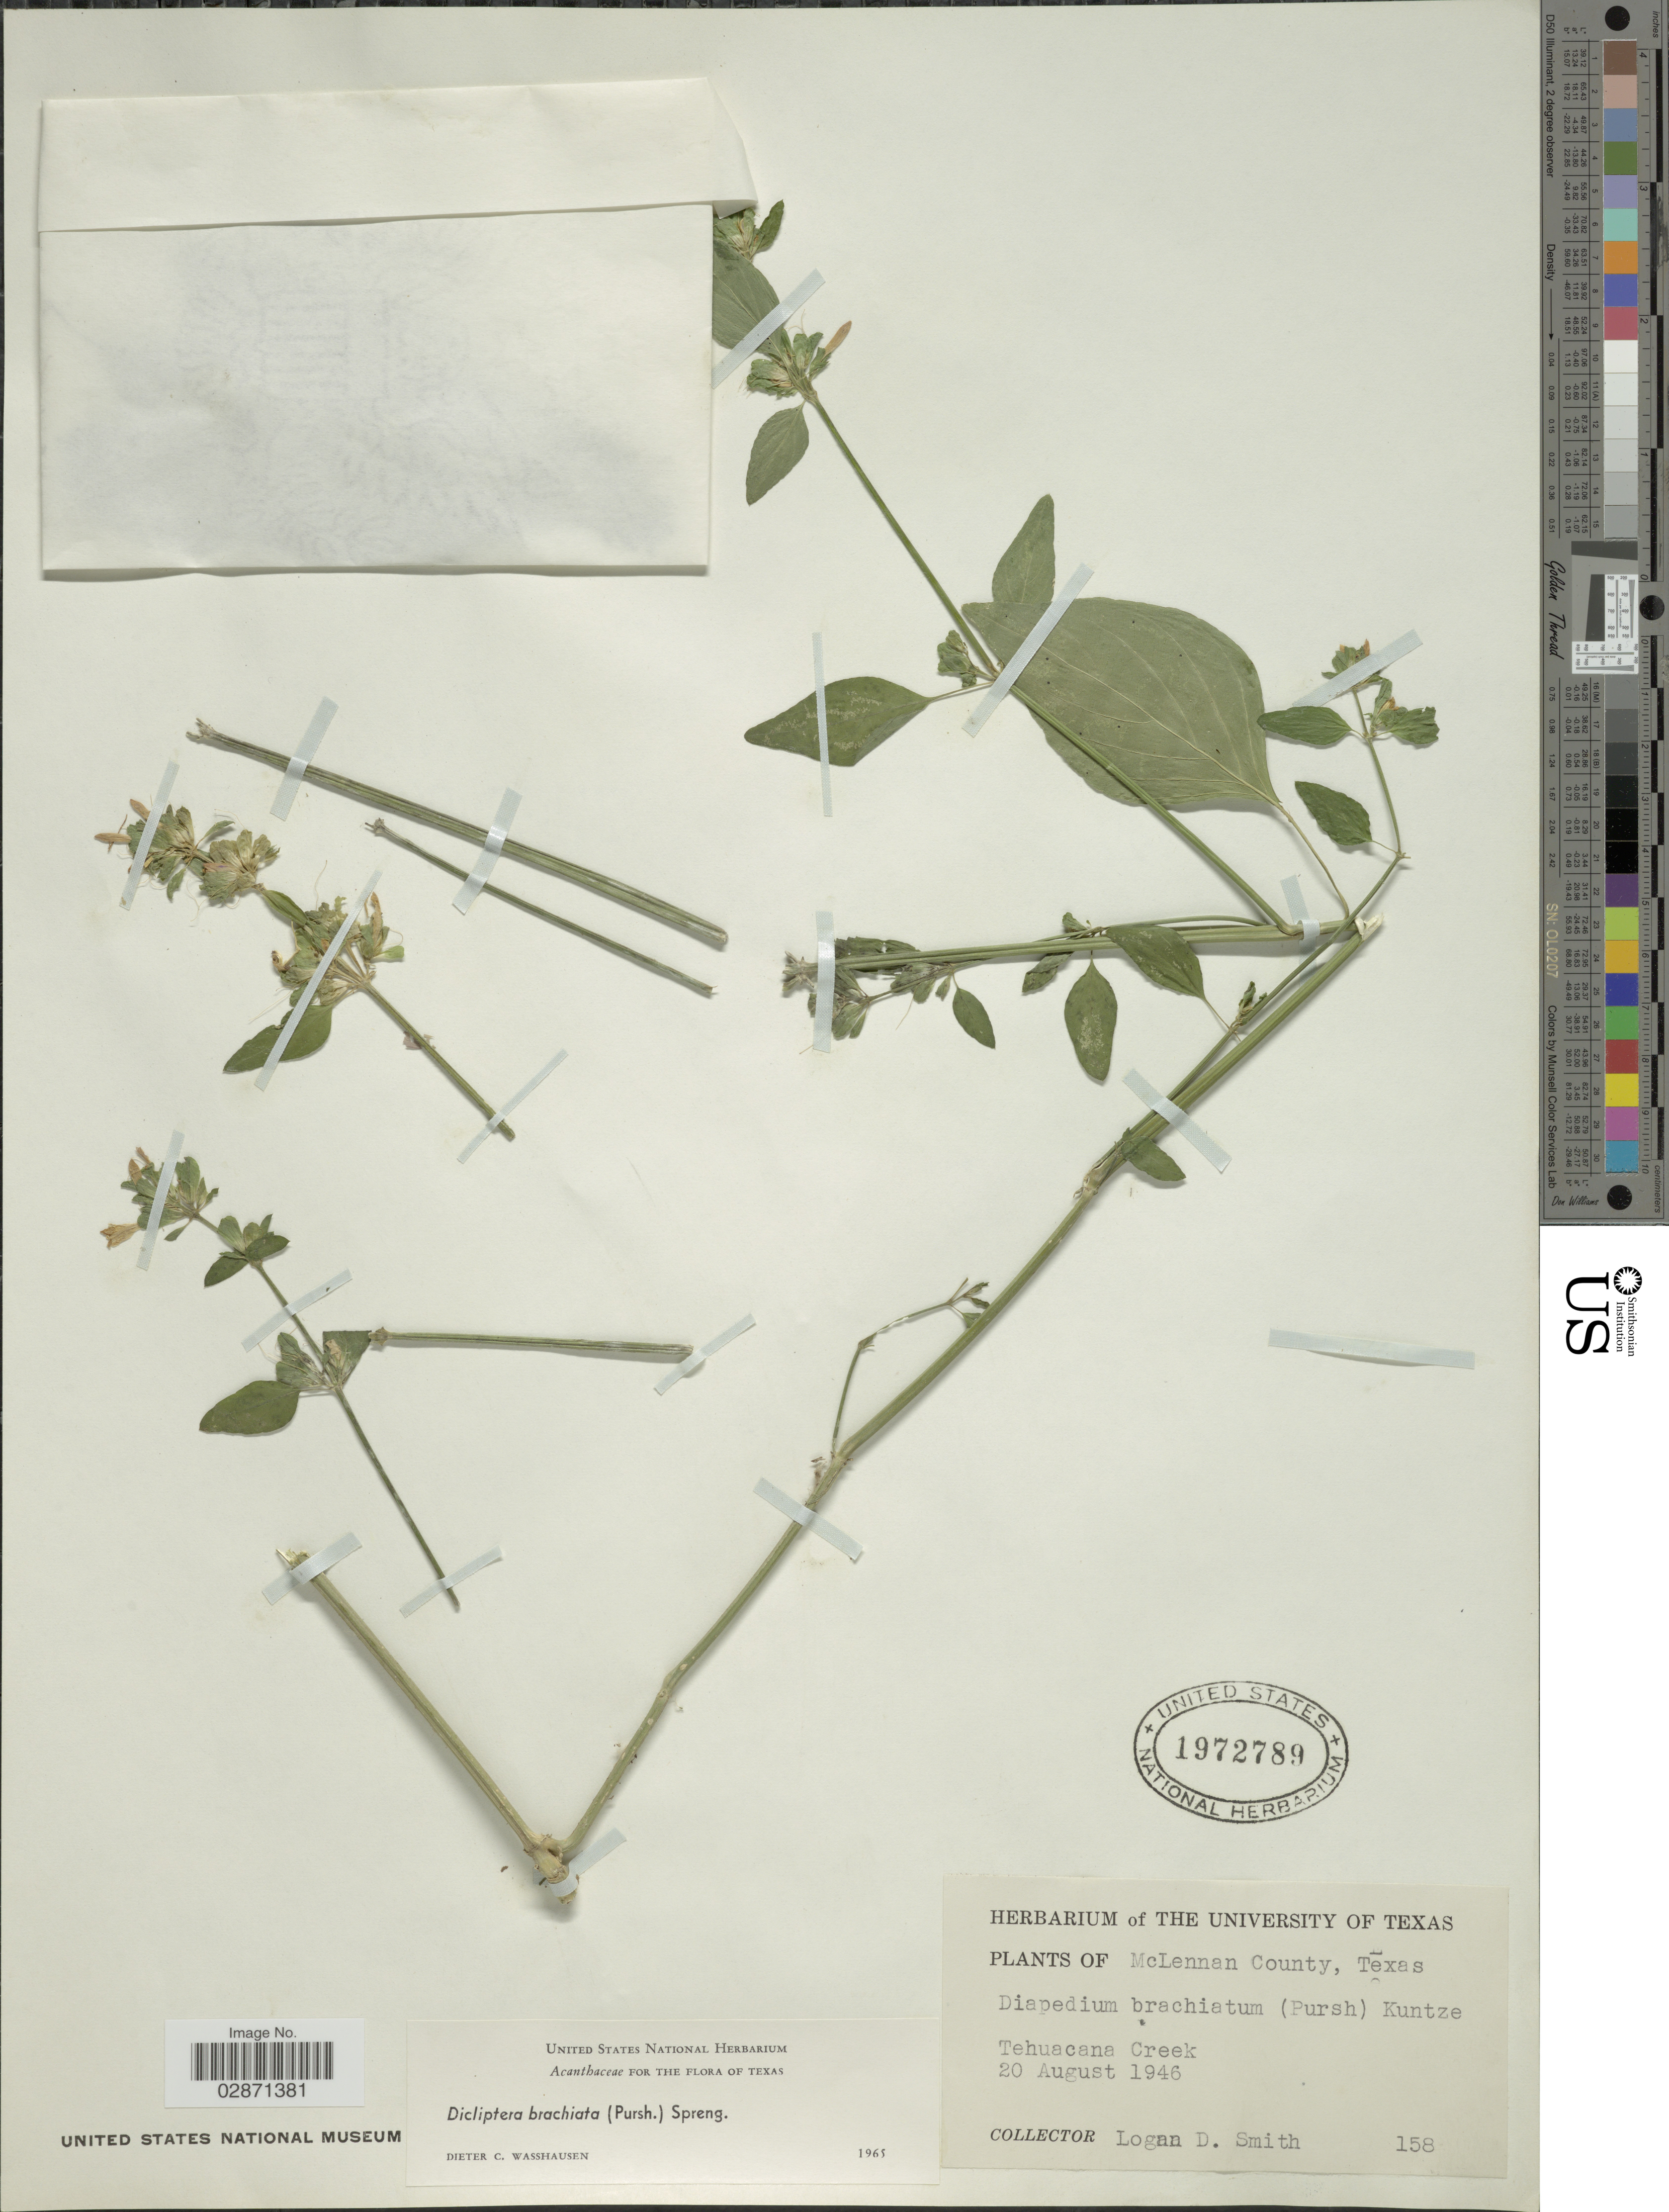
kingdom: Plantae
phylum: Tracheophyta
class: Magnoliopsida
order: Lamiales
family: Acanthaceae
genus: Dicliptera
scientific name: Dicliptera brachiata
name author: (Pursh) Spreng.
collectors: L. Smith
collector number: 158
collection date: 1946-08-20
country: United States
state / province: Texas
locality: McLennan County. Tehuacana Creek.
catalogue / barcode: US 1972789